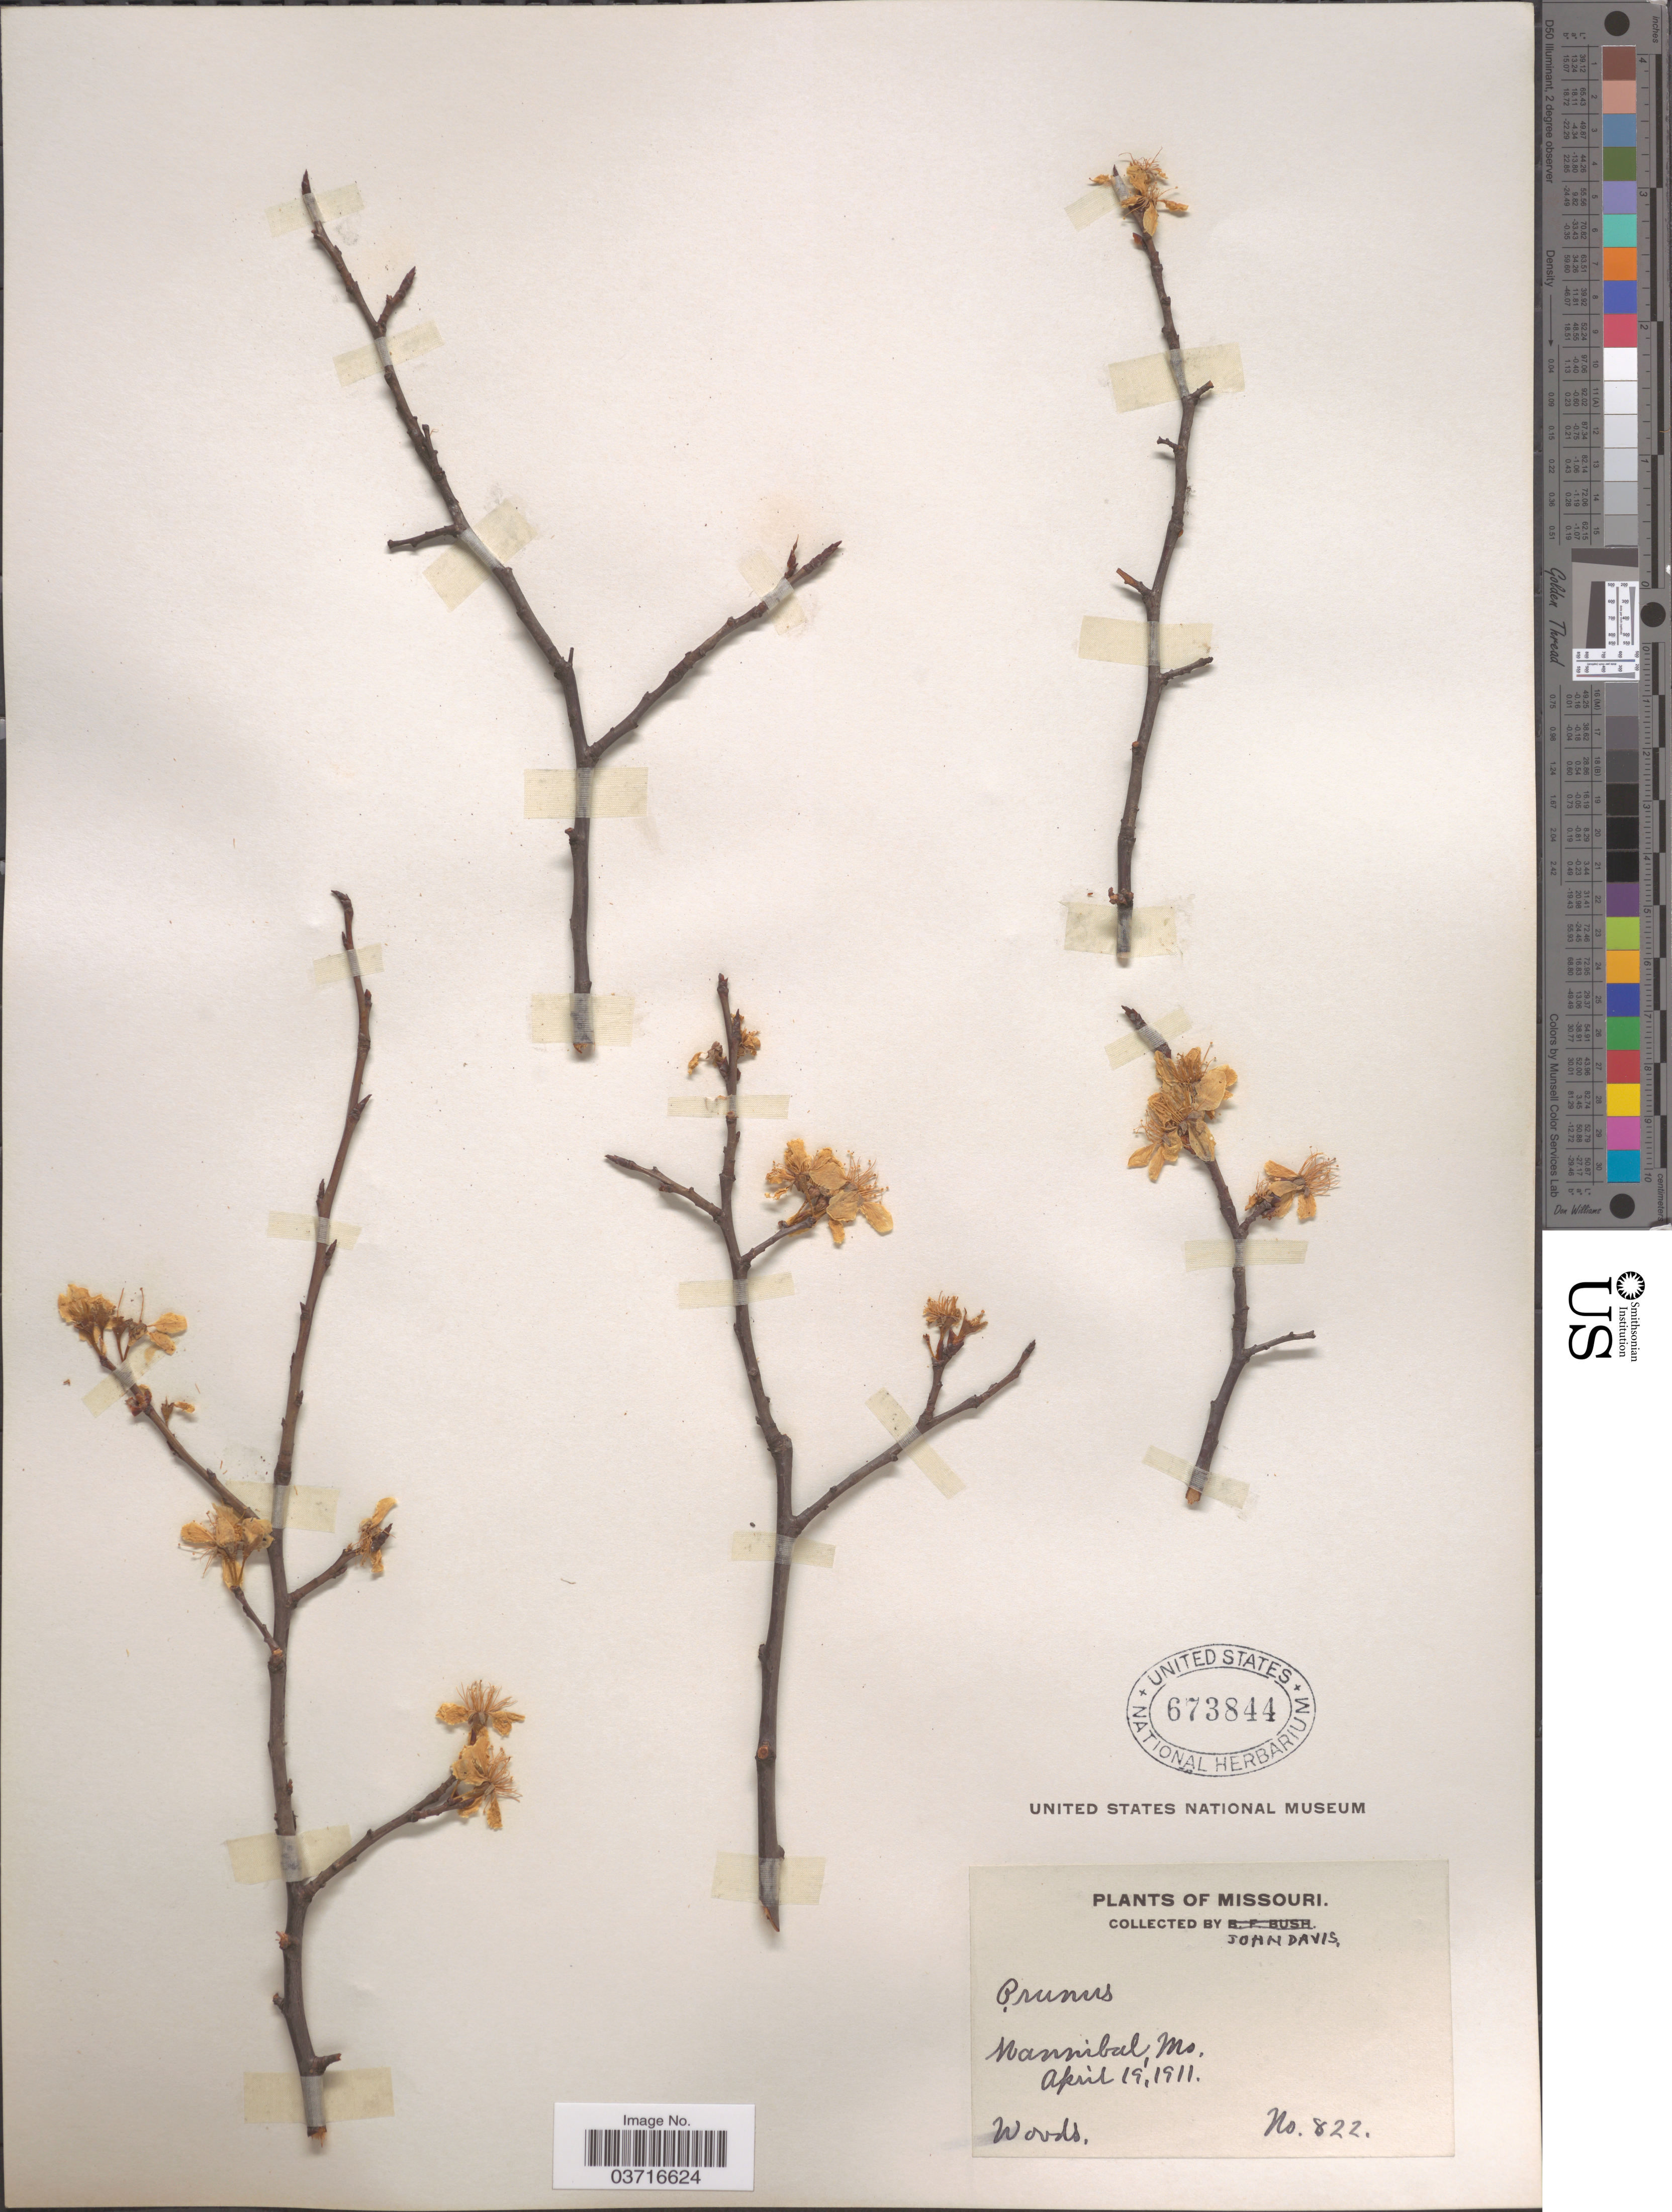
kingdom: Plantae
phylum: Tracheophyta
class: Magnoliopsida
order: Rosales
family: Rosaceae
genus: Prunus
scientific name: Prunus sp.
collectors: J. Davis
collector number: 822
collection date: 1911-04-19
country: United States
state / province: Missouri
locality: Hannibal.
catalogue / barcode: US 673844